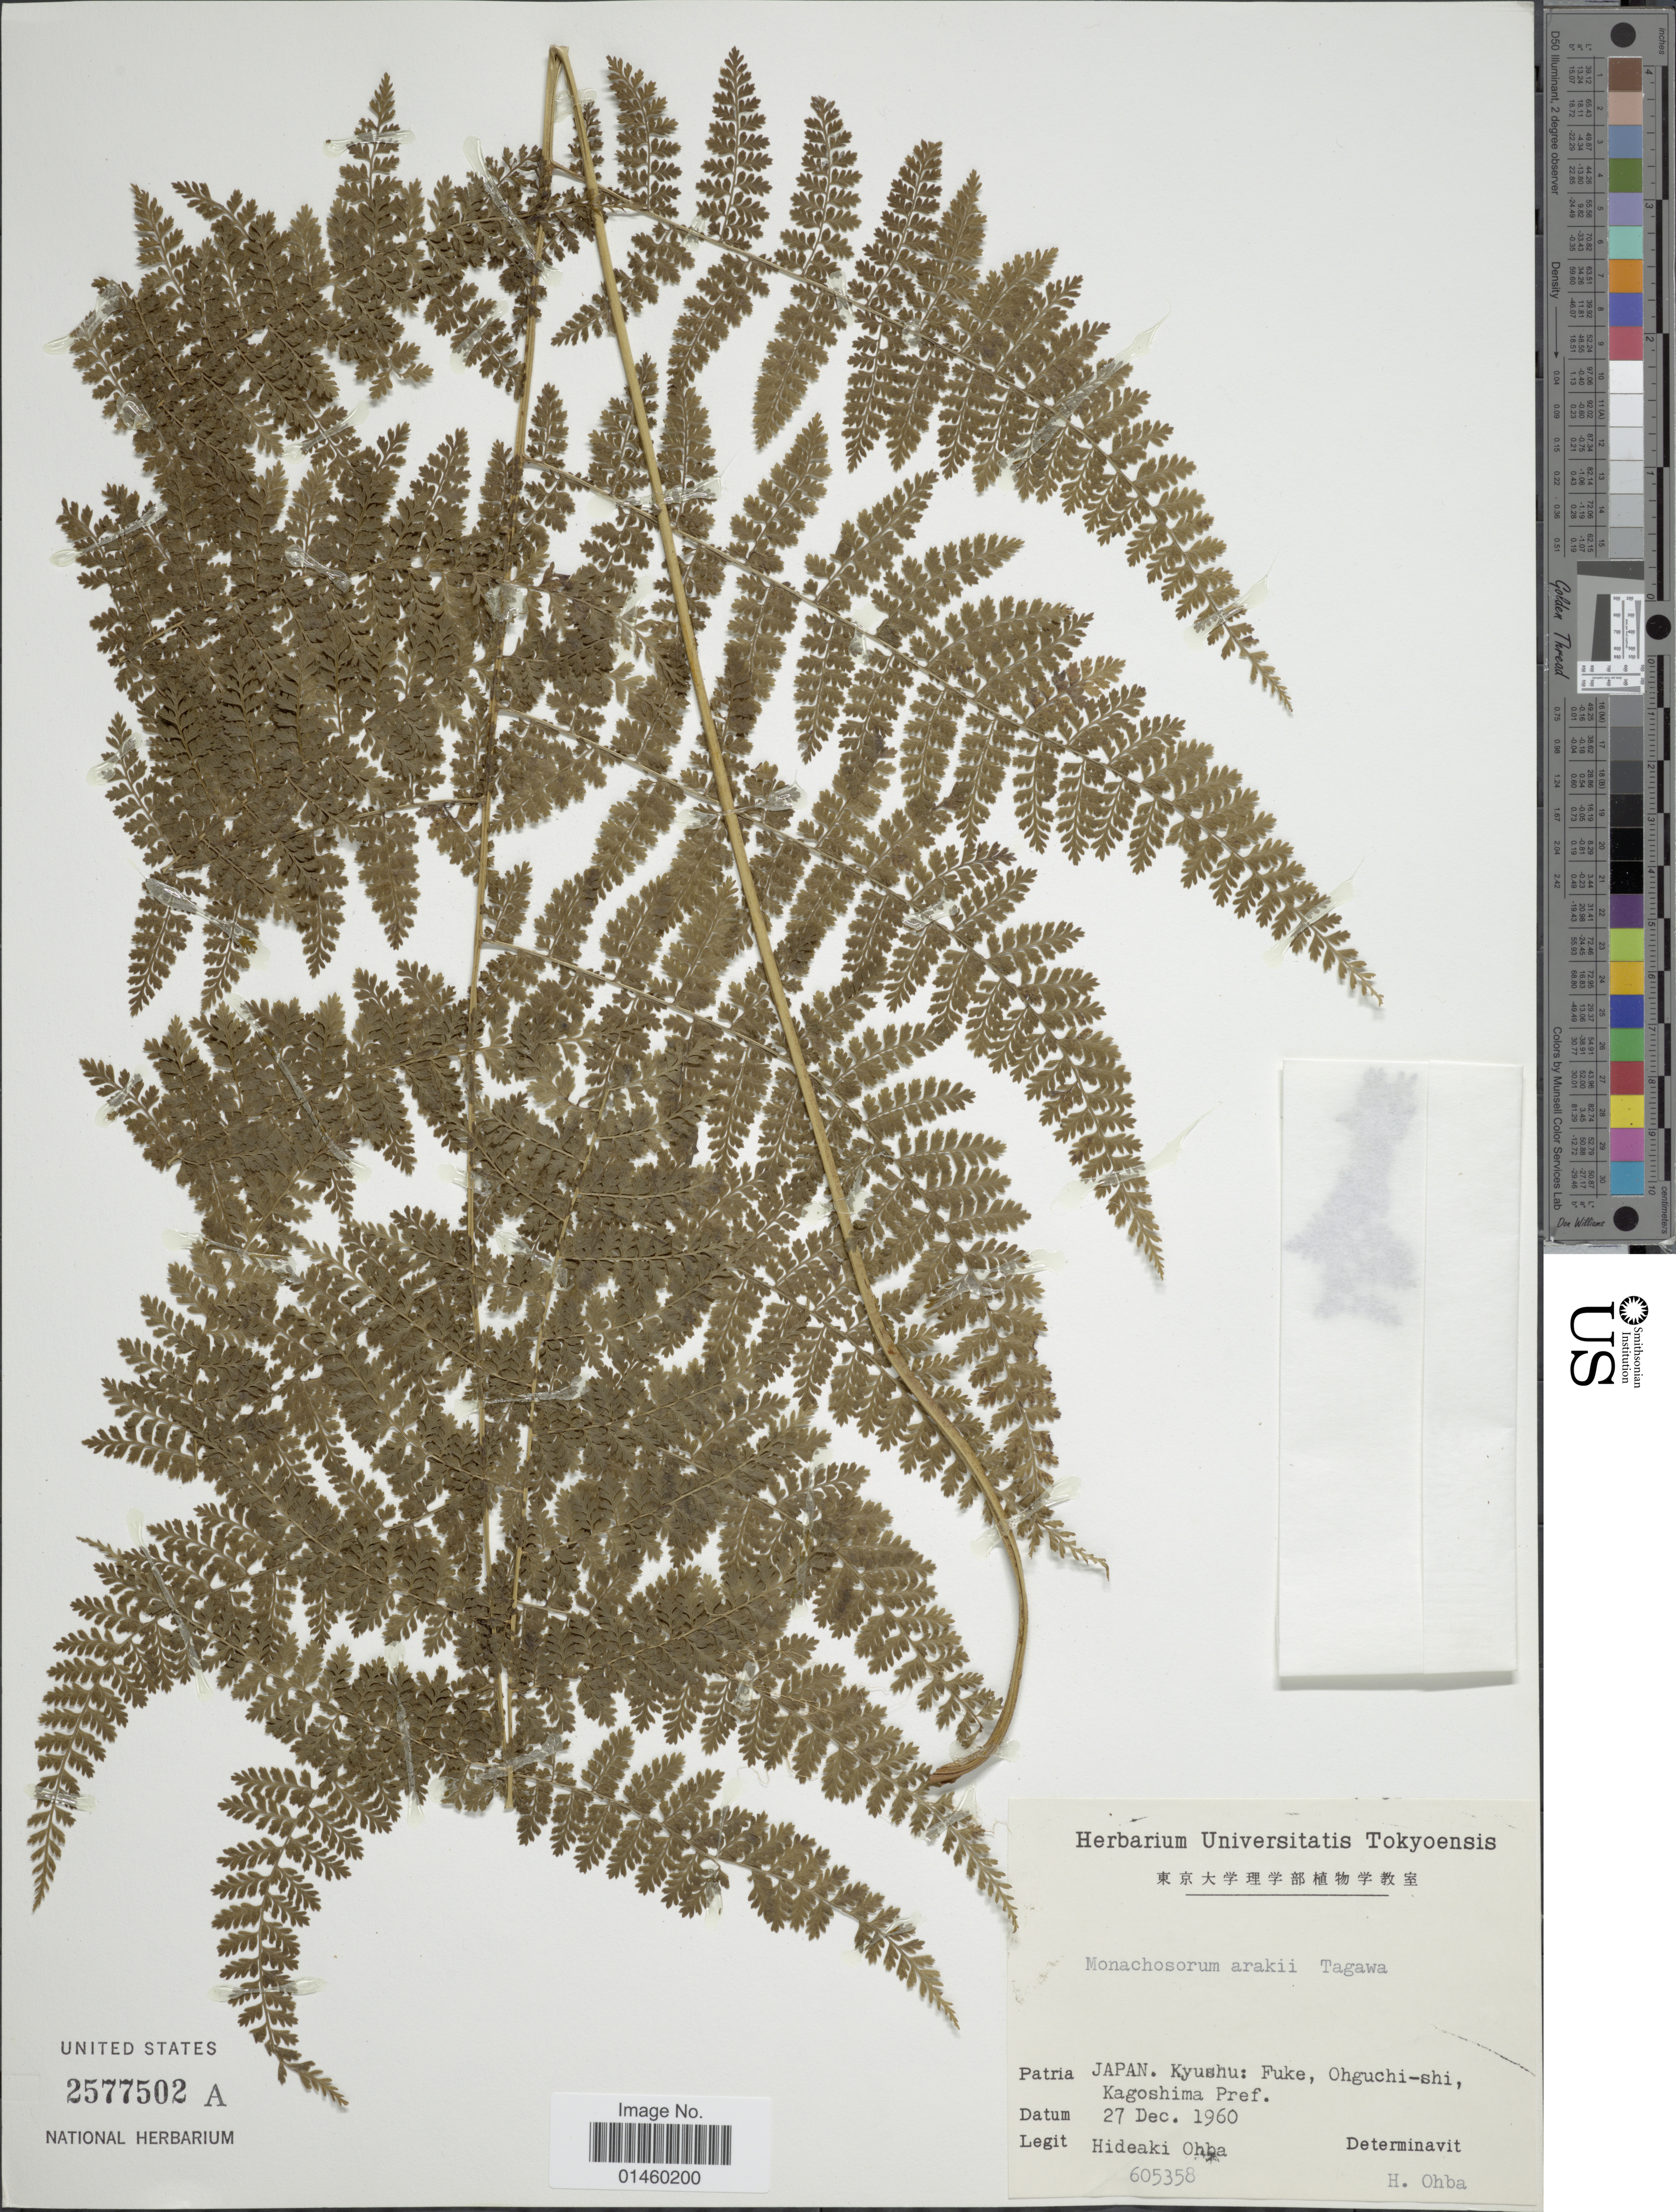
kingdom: Plantae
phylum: Tracheophyta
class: Polypodiopsida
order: Polypodiales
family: Dennstaedtiaceae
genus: Monachosorum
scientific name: Monachosorum arakii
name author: Tagawa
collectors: H. Ohba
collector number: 605358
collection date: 1960-12-27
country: Japan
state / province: Kagosima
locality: Kyushu: Fuke, Ohguchi-shi, Kagoshima Pref.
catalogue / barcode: US 2577502A